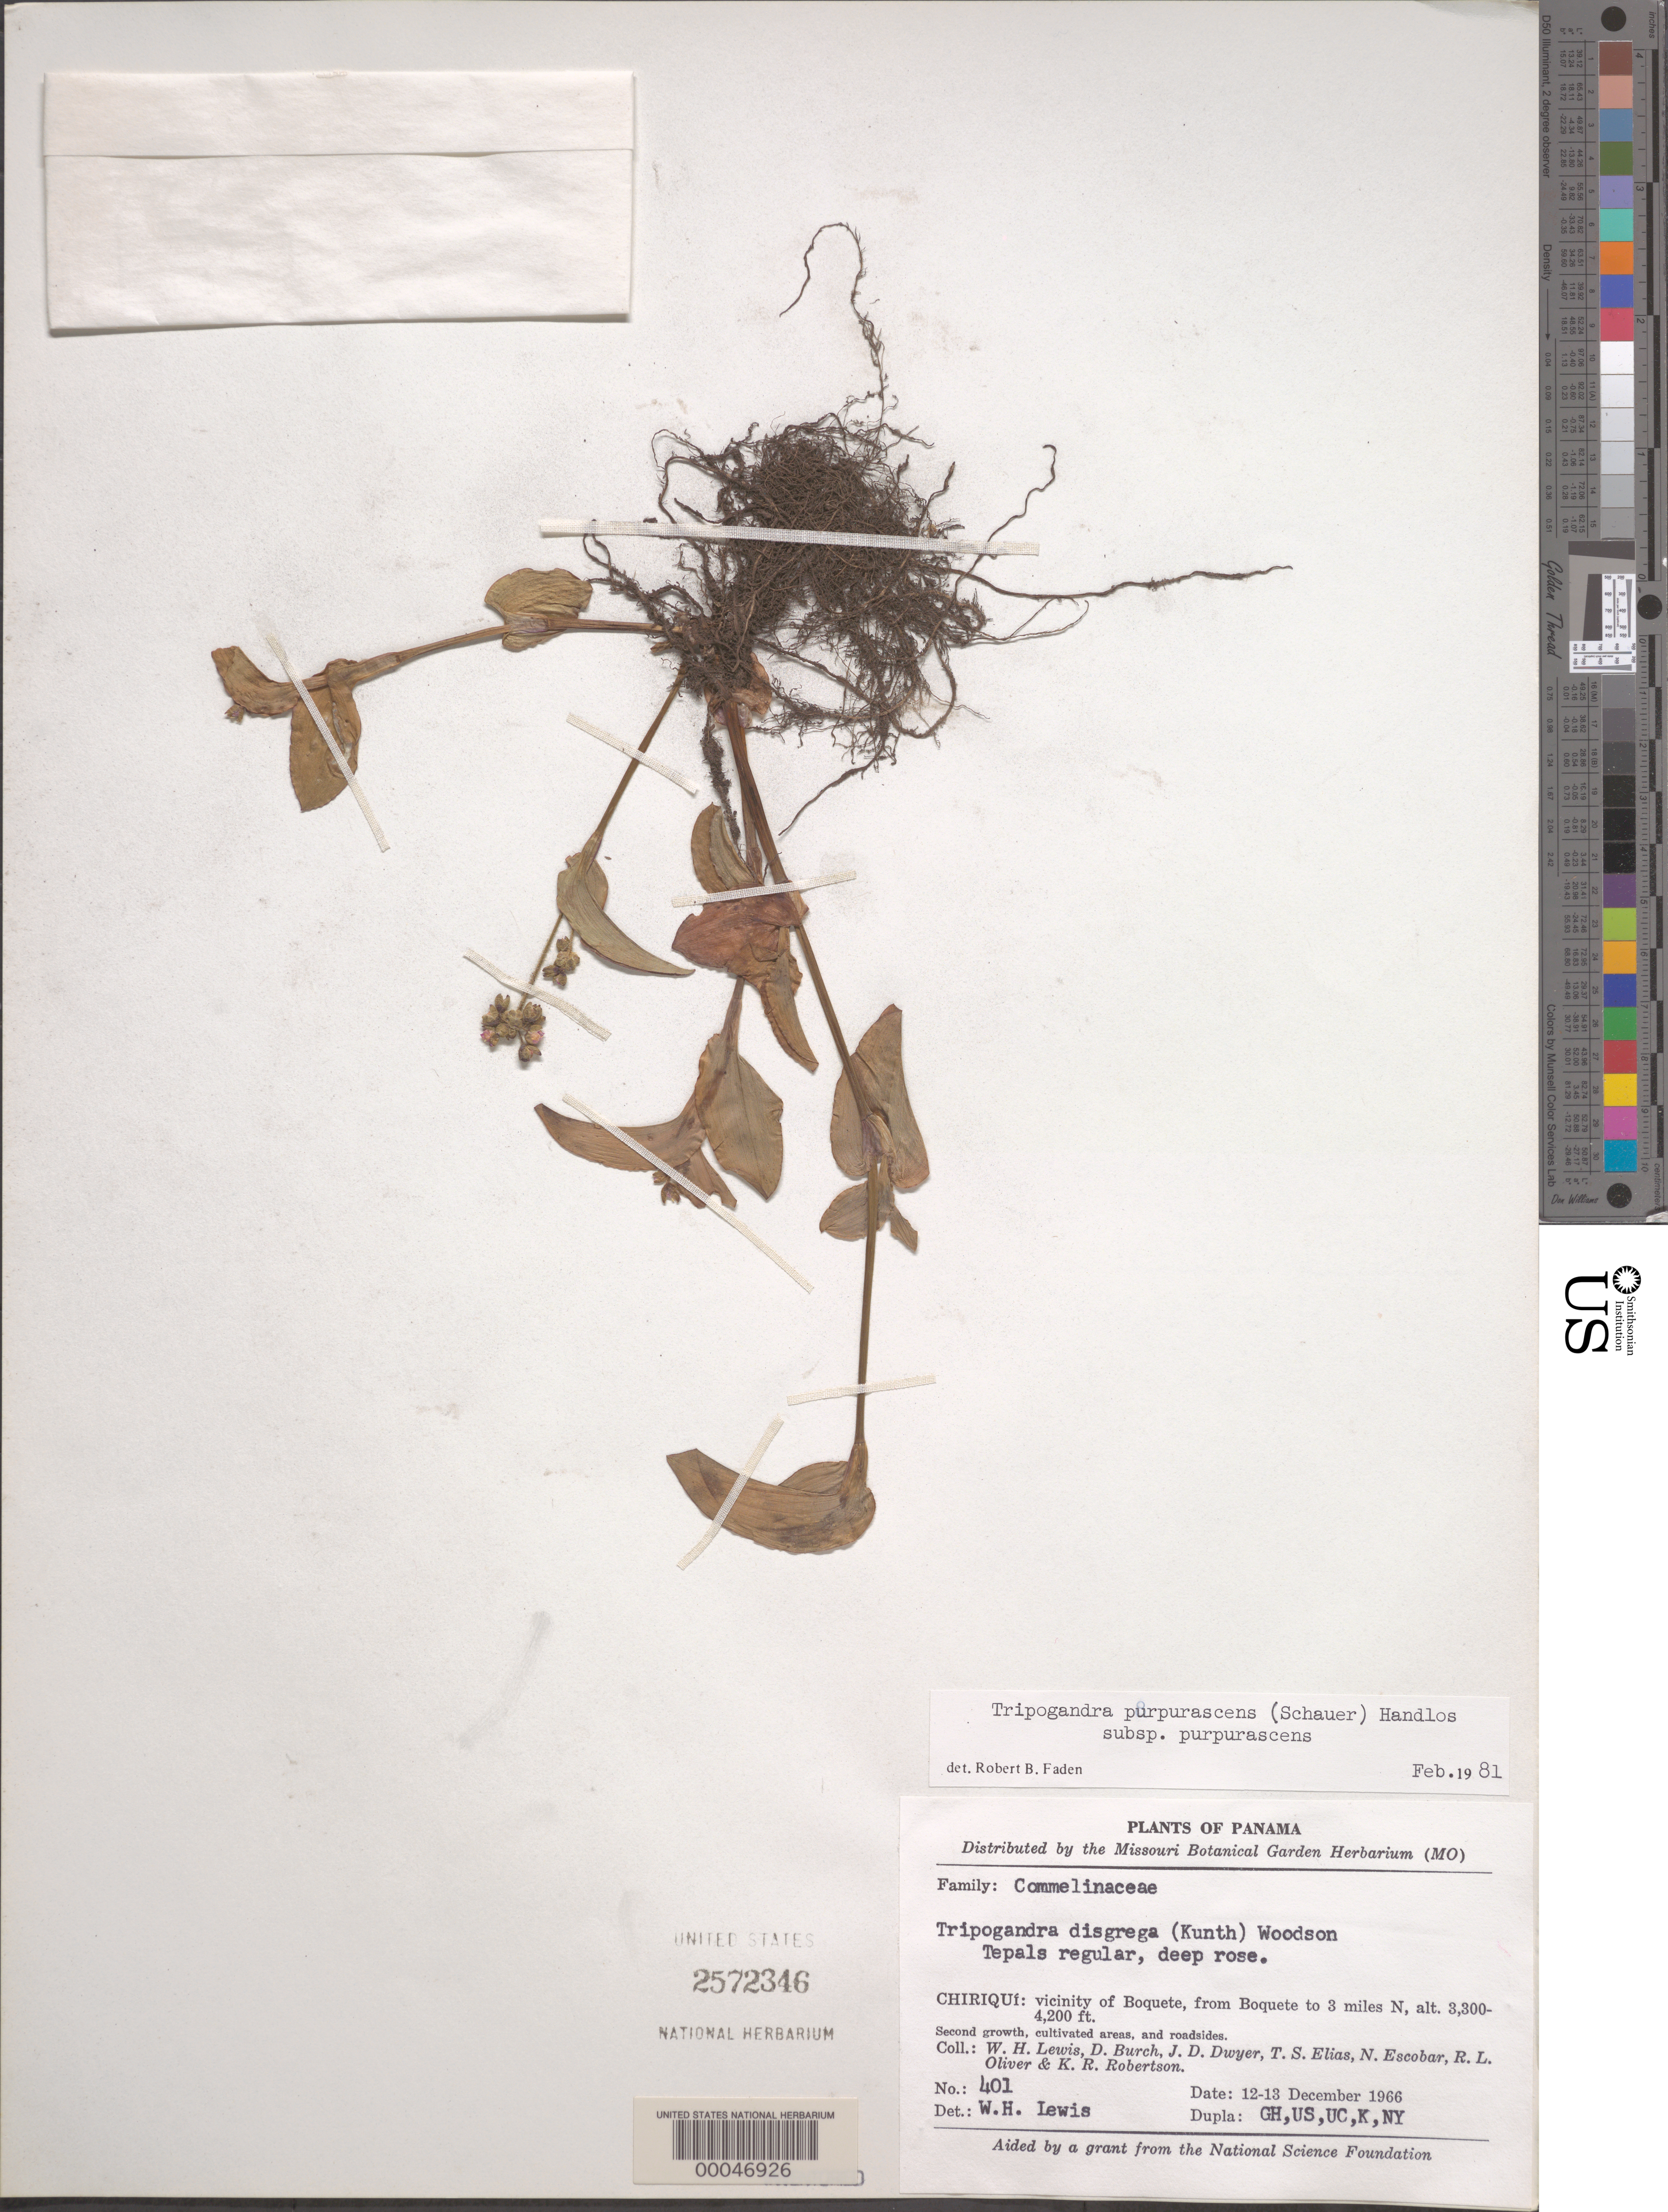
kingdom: Plantae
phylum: Tracheophyta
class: Liliopsida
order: Commelinales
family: Commelinaceae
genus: Tripogandra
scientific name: Tripogandra purpurascens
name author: (S. Schauer) Handlos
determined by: Faden, Robert B., (US), Smithsonian Institution - National Museum of Natural History (UNITED STATES)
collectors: W. H. Lewis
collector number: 401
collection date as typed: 12 Dec 1966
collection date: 1966-12-12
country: Panama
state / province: Chiriquí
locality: Near Boquete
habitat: Roadsides and cultivated areas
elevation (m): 1281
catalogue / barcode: US 2572346